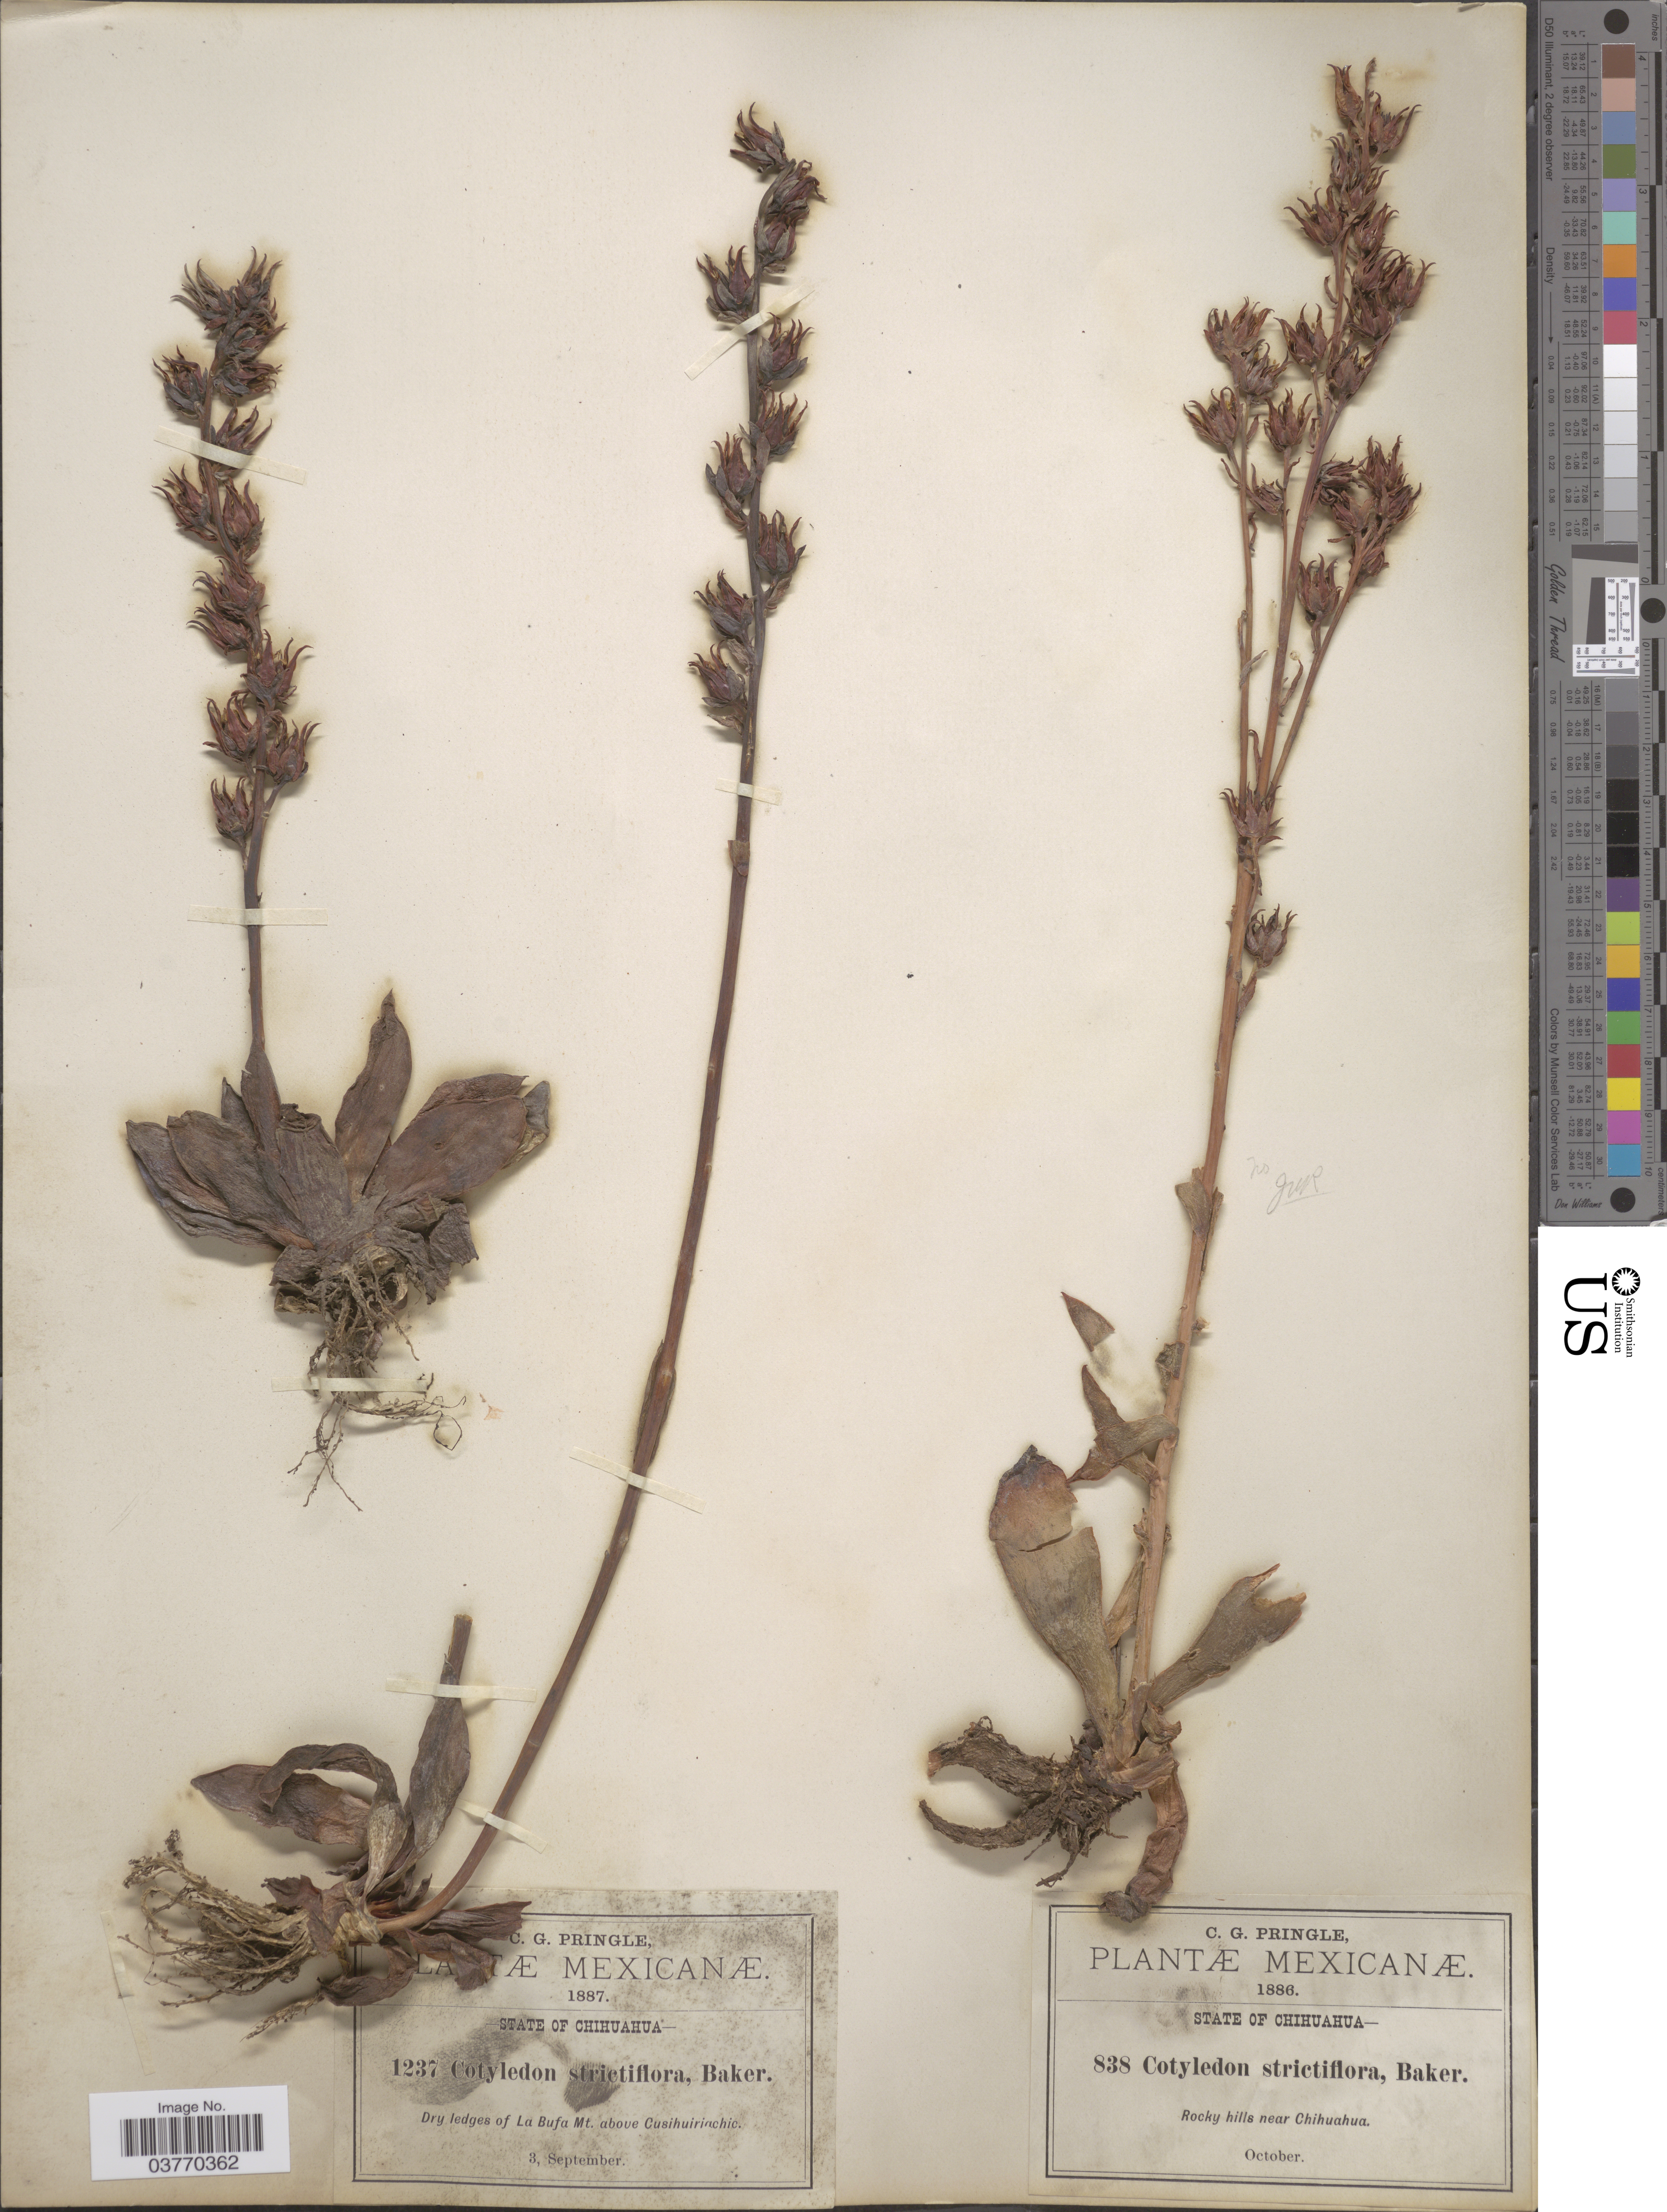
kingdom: Plantae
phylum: Tracheophyta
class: Magnoliopsida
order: Saxifragales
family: Crassulaceae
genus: Echeveria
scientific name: Echeveria paniculata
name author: A. Gray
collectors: C. G. Pringle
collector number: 1237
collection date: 1887-09-03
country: Mexico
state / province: Chihuahua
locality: Dry ledges of La Bufa Mt. above Cusihuiriachic.